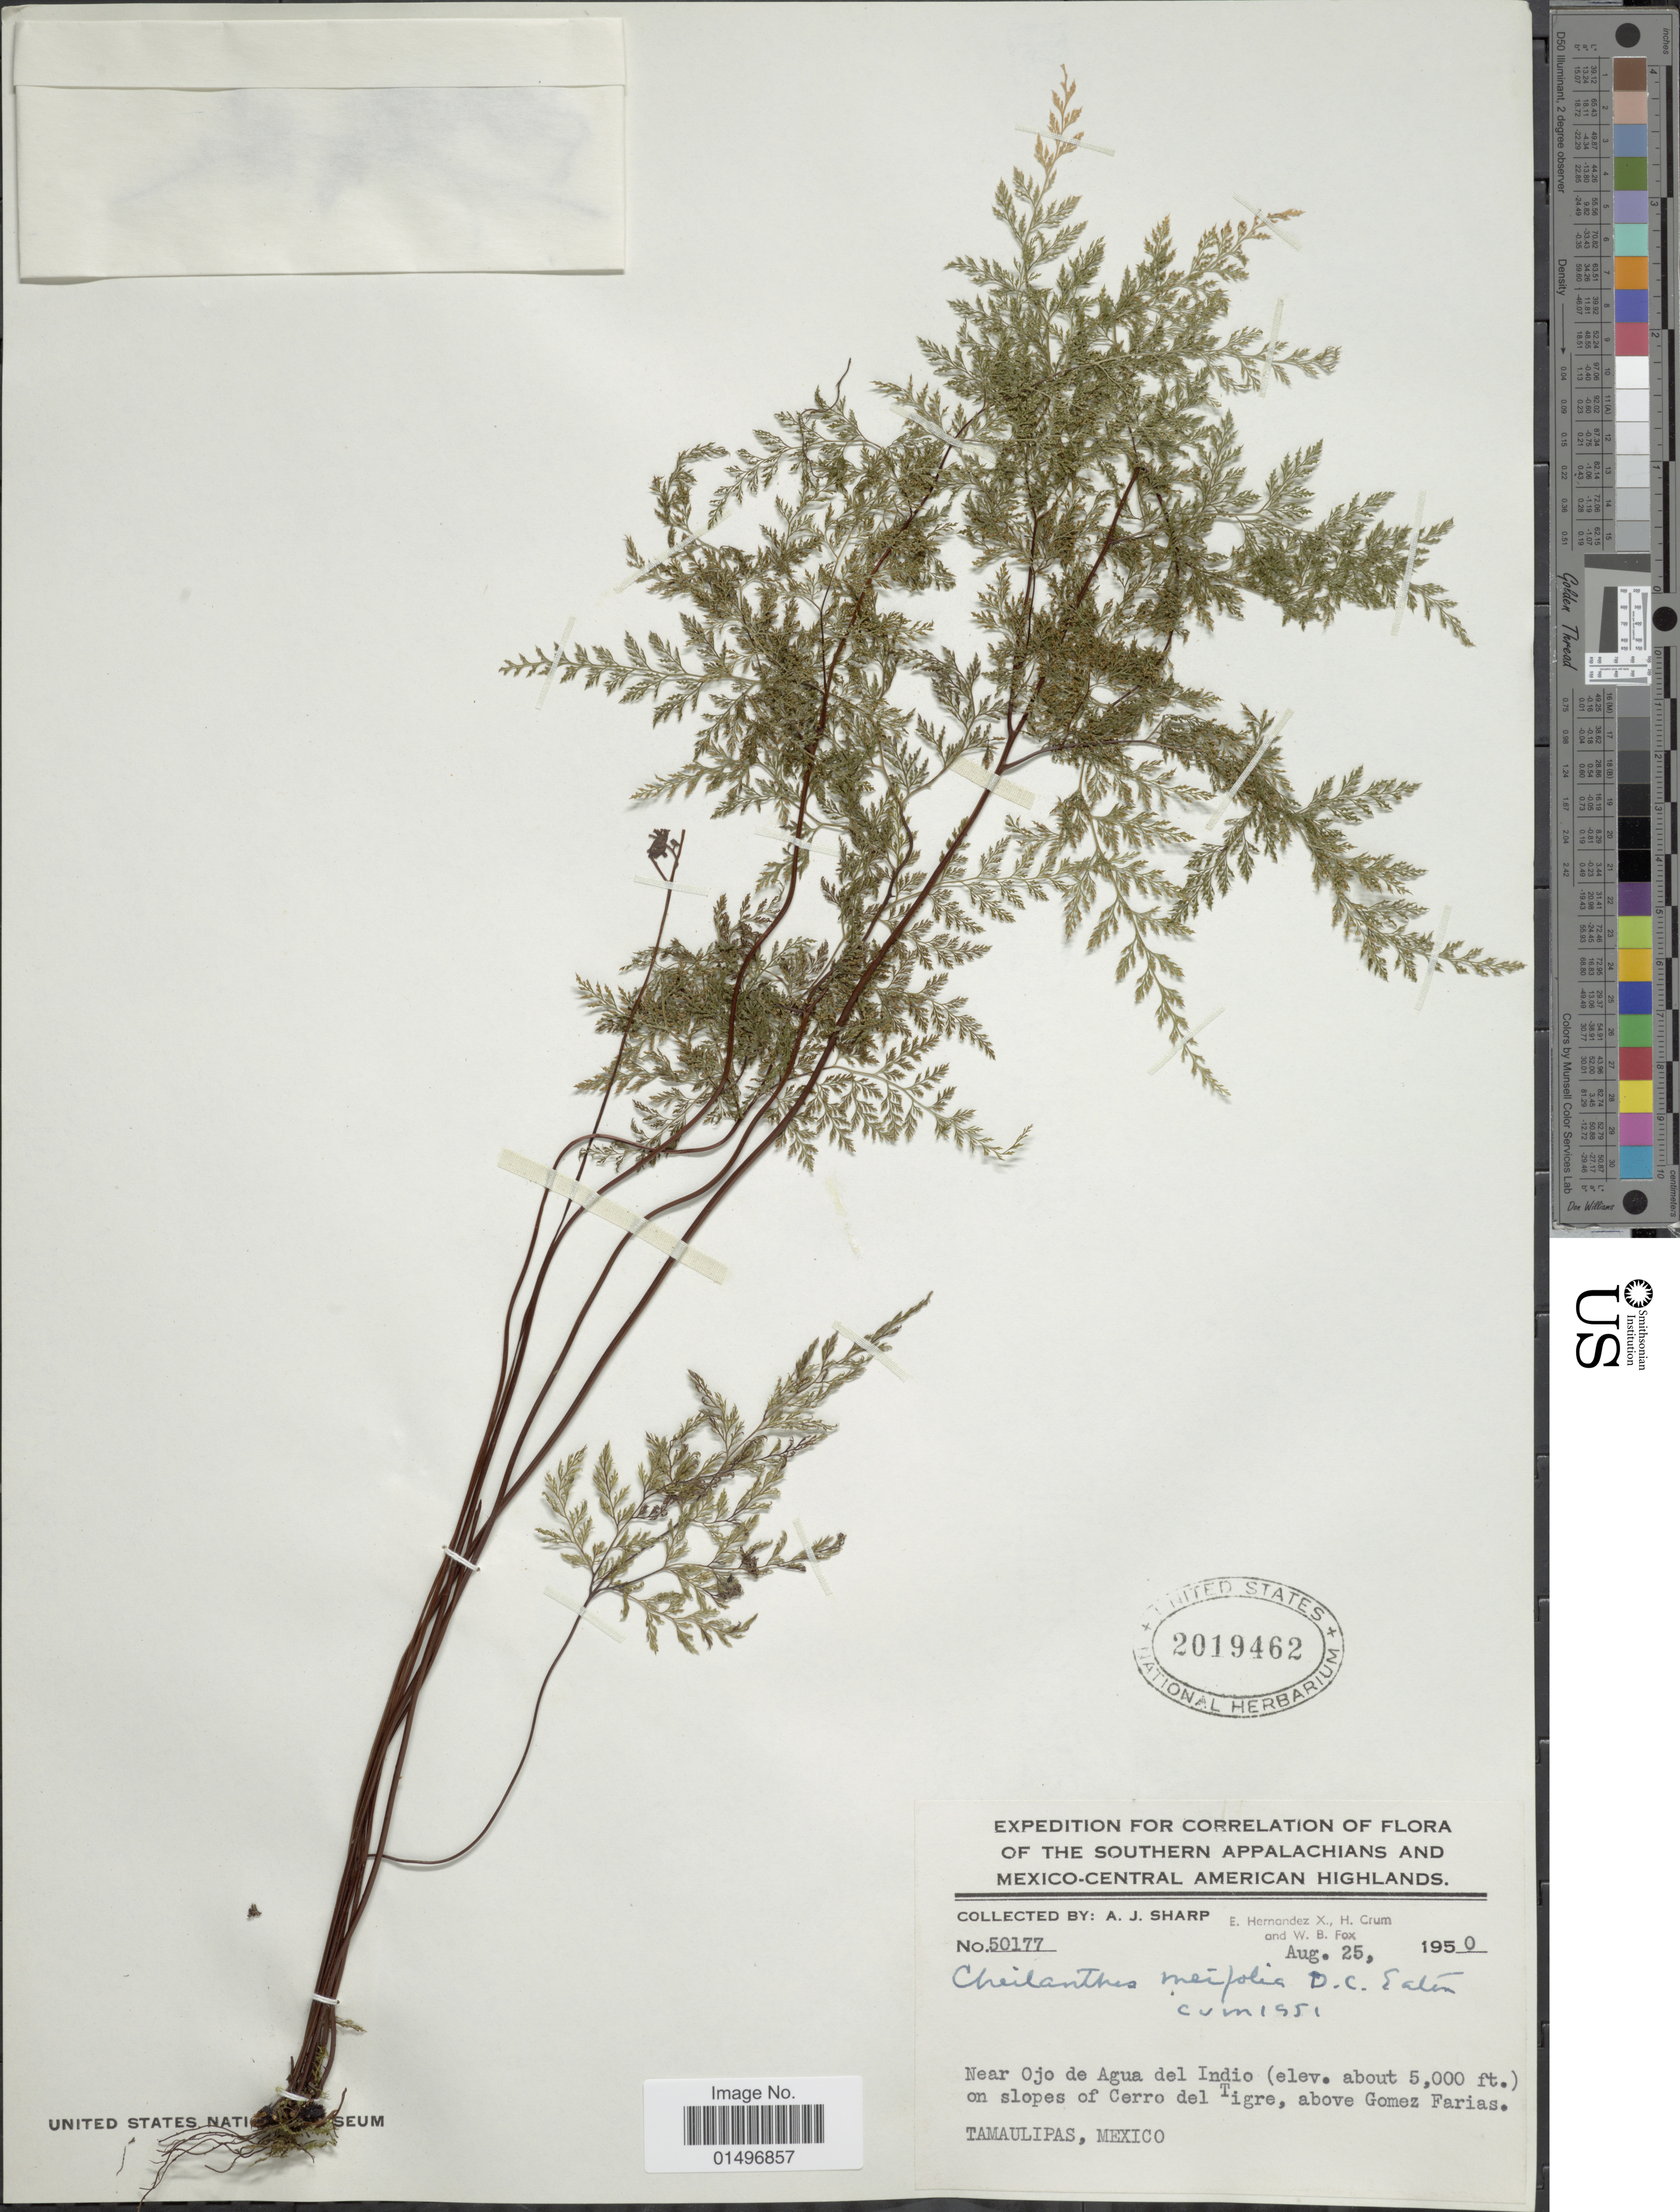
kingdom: Plantae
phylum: Tracheophyta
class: Polypodiopsida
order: Polypodiales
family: Pteridaceae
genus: Aspidotis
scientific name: Aspidotis meifolia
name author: (D.C. Eaton) Pic. Serm.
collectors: A. J. Sharp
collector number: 50177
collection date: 1950-08-25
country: Mexico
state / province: Tamaulipas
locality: Southern Appalachians and Mexico-Central American Highlands, near Ojo de Agua del Indio, on slopes of Cerro del Tigre, above Gomez Farias.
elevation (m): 1524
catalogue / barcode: US 2019462